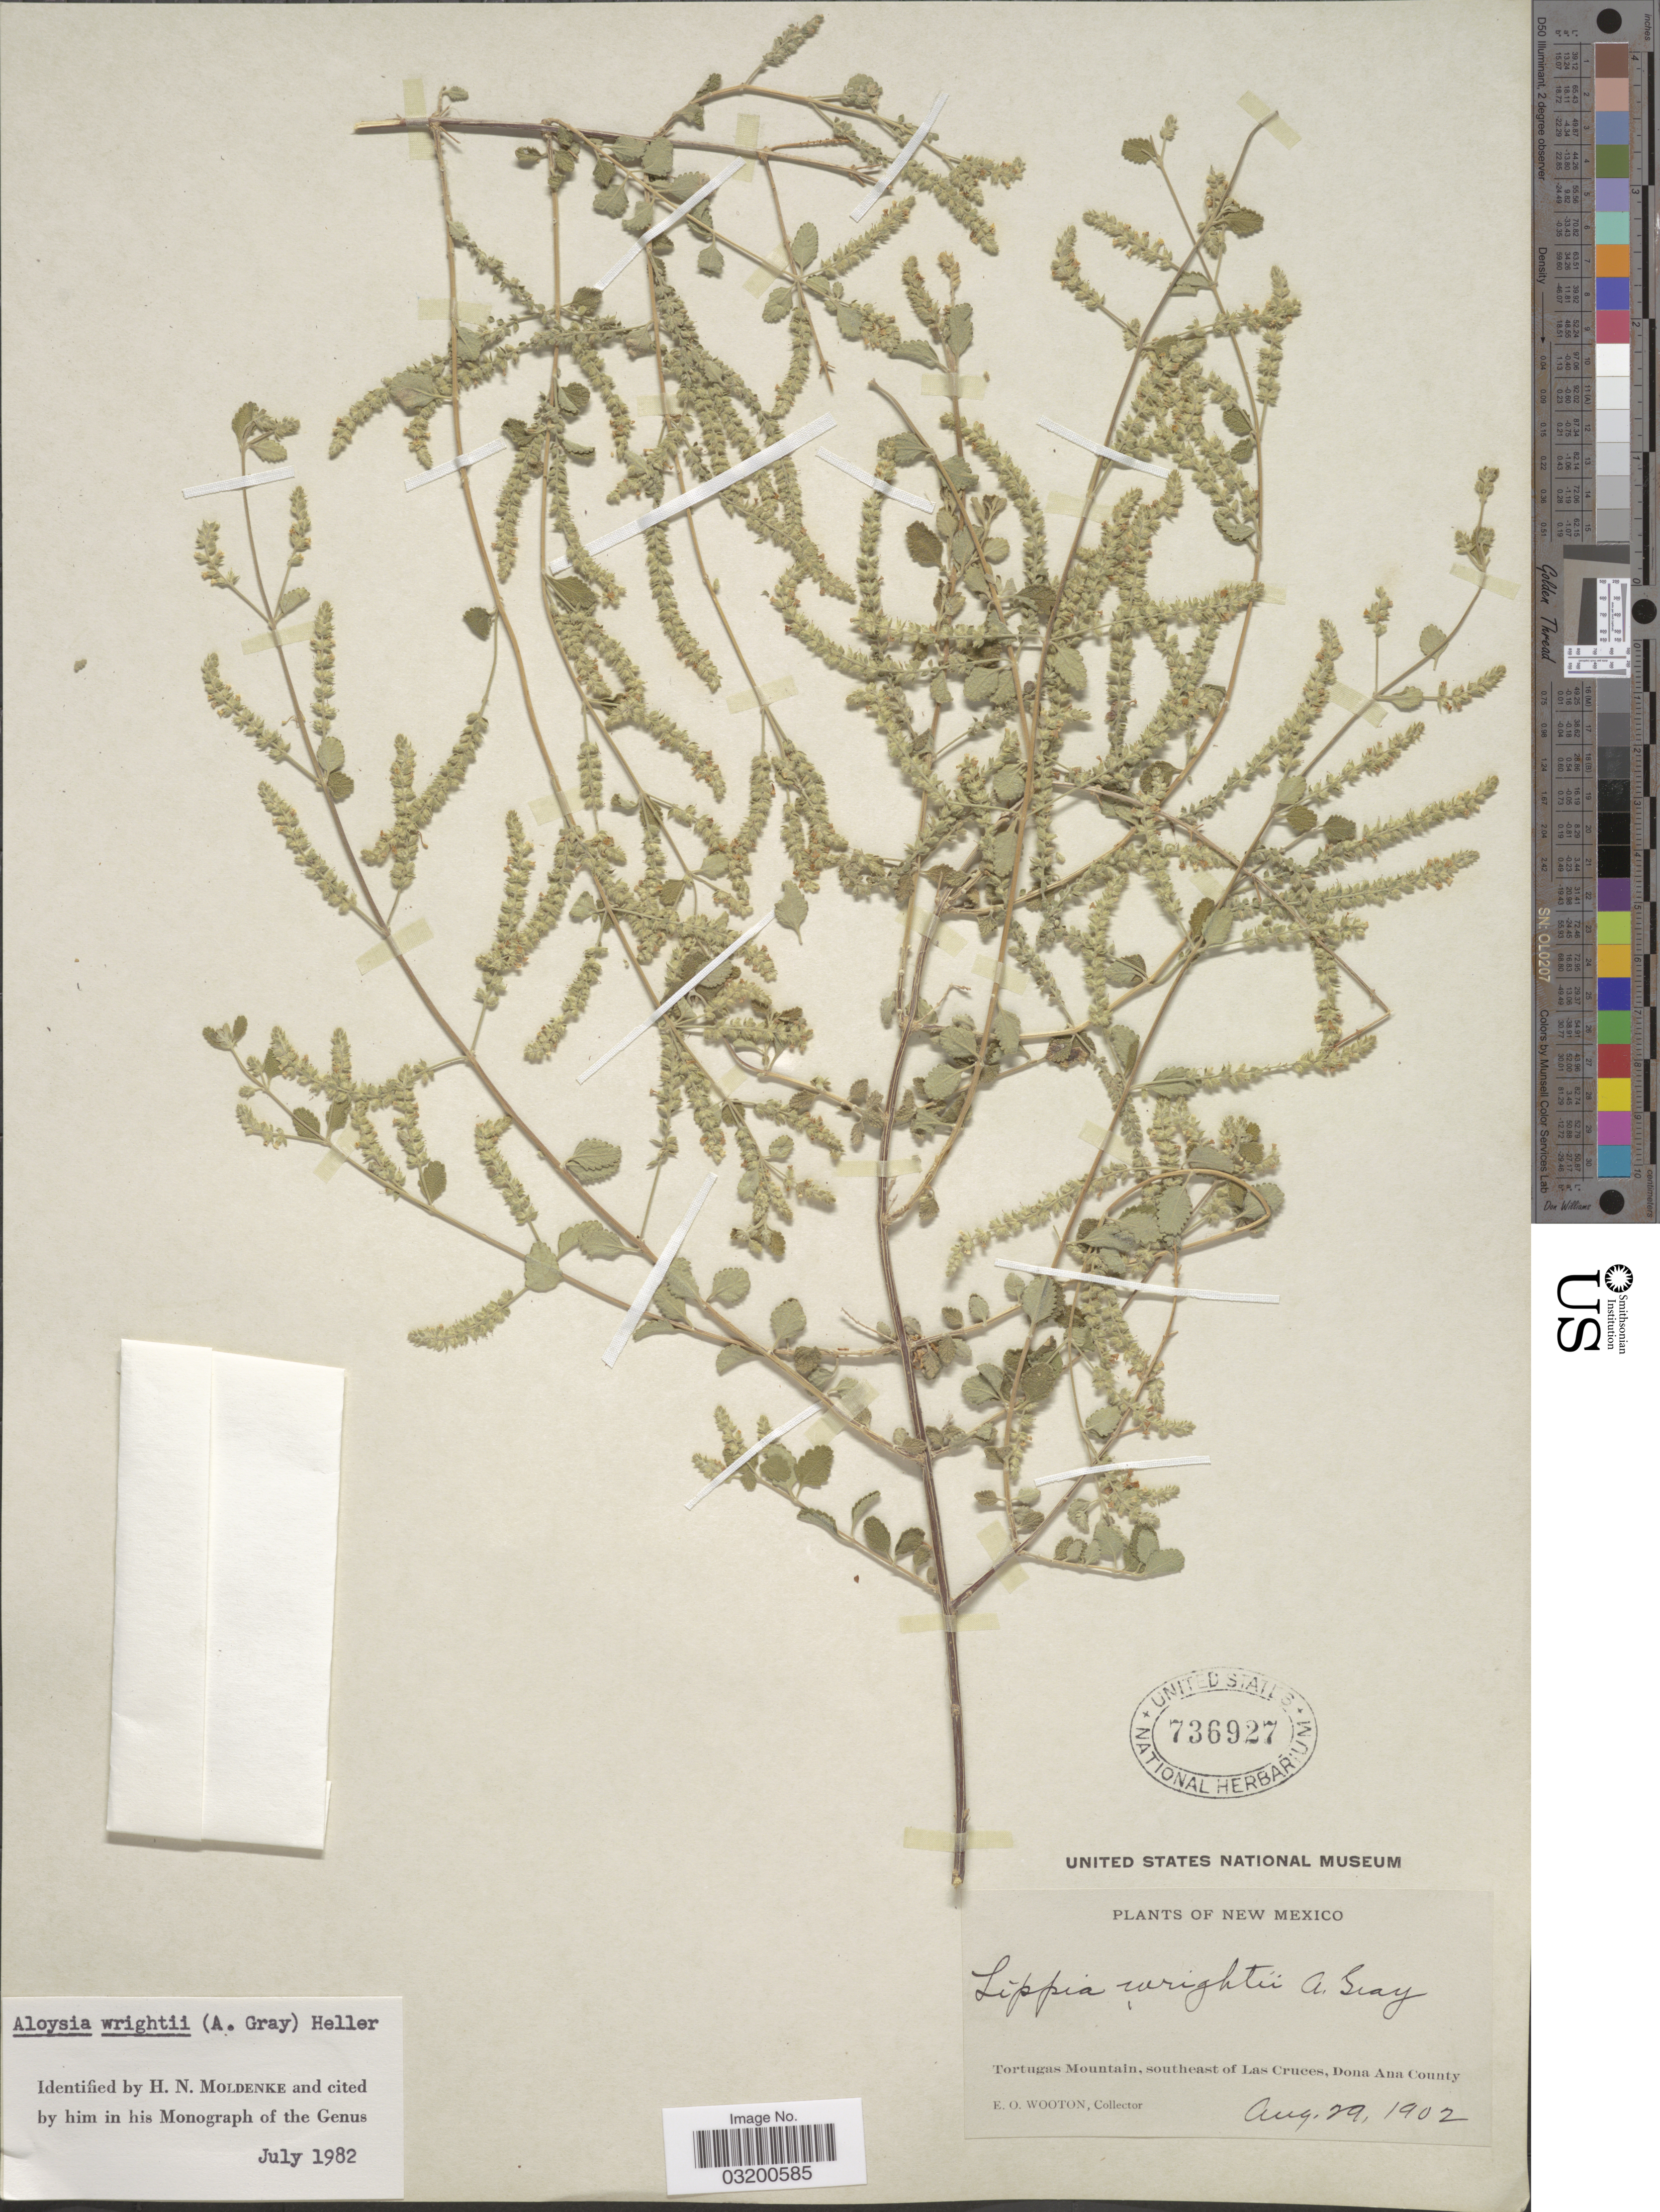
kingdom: Plantae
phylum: Tracheophyta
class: Magnoliopsida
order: Lamiales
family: Verbenaceae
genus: Aloysia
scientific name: Aloysia wrightii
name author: A. Heller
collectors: E. O. Wooton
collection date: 1902-08-29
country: United States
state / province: New Mexico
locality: Tortugas Mountain, southeast of Las Cruces, Dona Ana County.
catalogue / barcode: US 736927